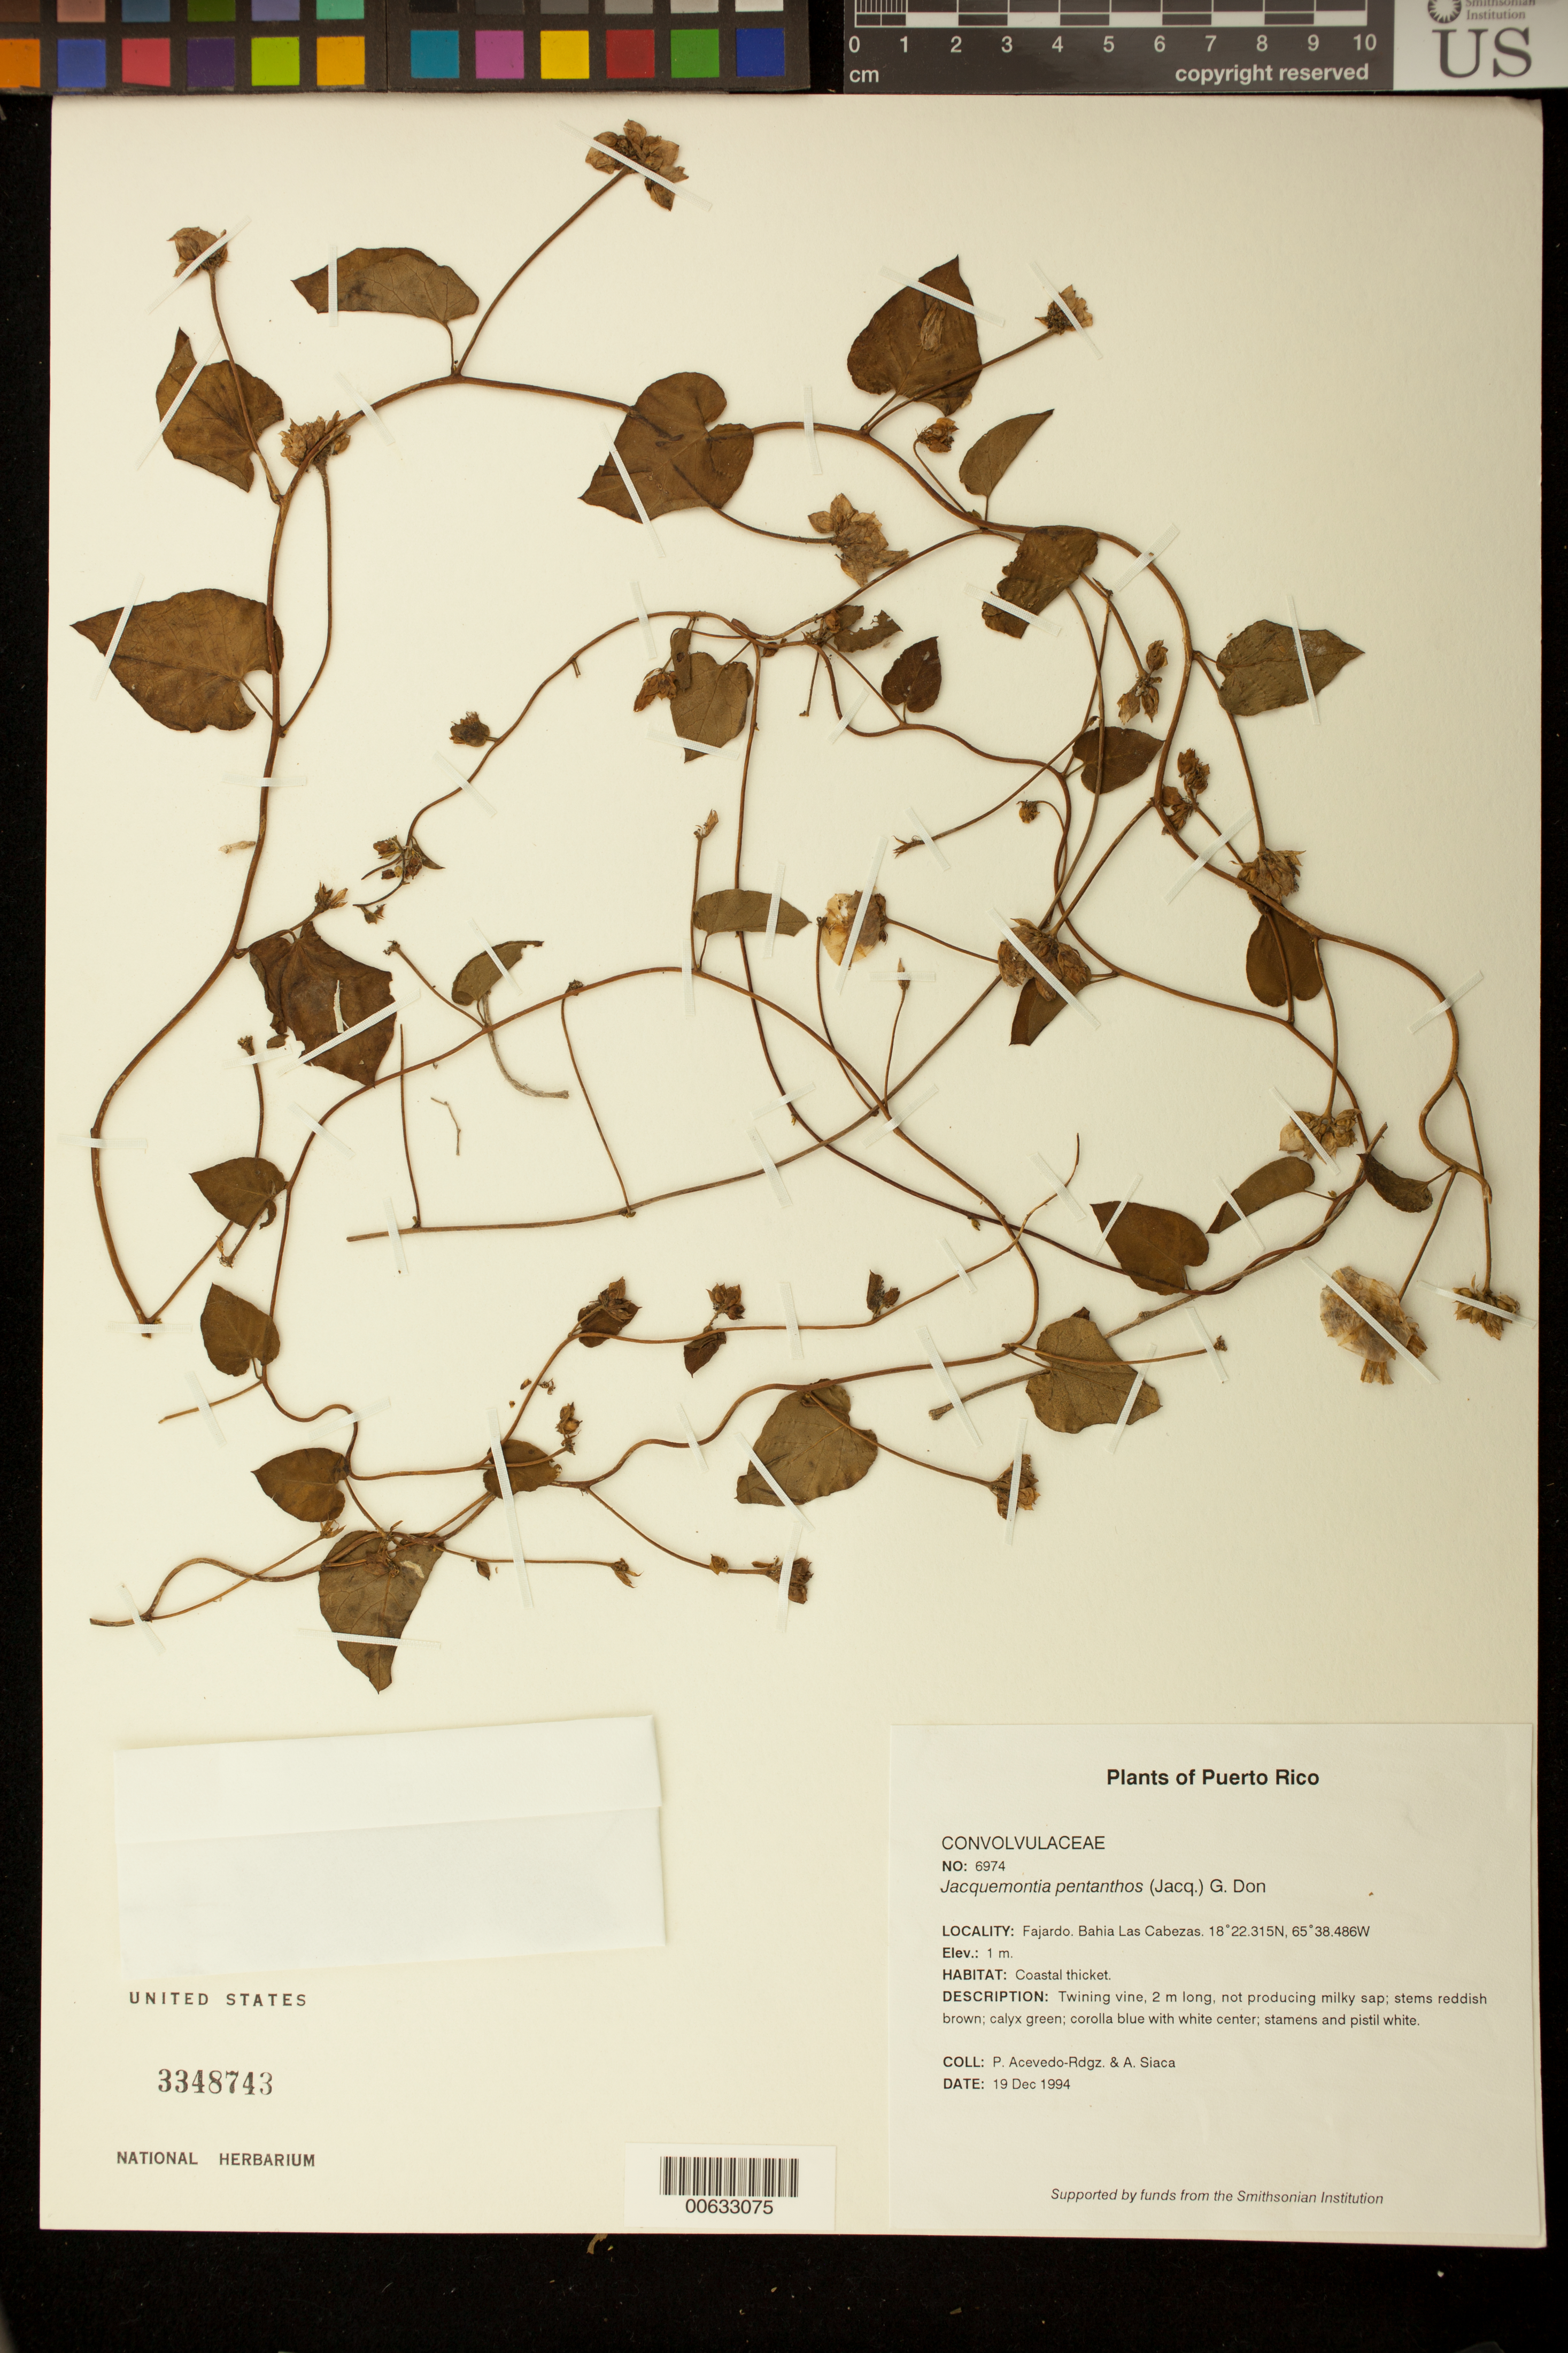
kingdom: Plantae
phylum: Tracheophyta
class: Magnoliopsida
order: Solanales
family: Convolvulaceae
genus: Jacquemontia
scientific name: Jacquemontia pentanthos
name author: (Jacq.) G. Don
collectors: P. Acevedo-Rodr. & A. Siaca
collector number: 6974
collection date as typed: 19 Dec 1994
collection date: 1994-12-19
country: Puerto Rico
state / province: Fajardo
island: Puerto Rico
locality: Fajardo; Bahia Las Cabezas.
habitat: Coastal thicket.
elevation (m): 1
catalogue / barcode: US 3348743